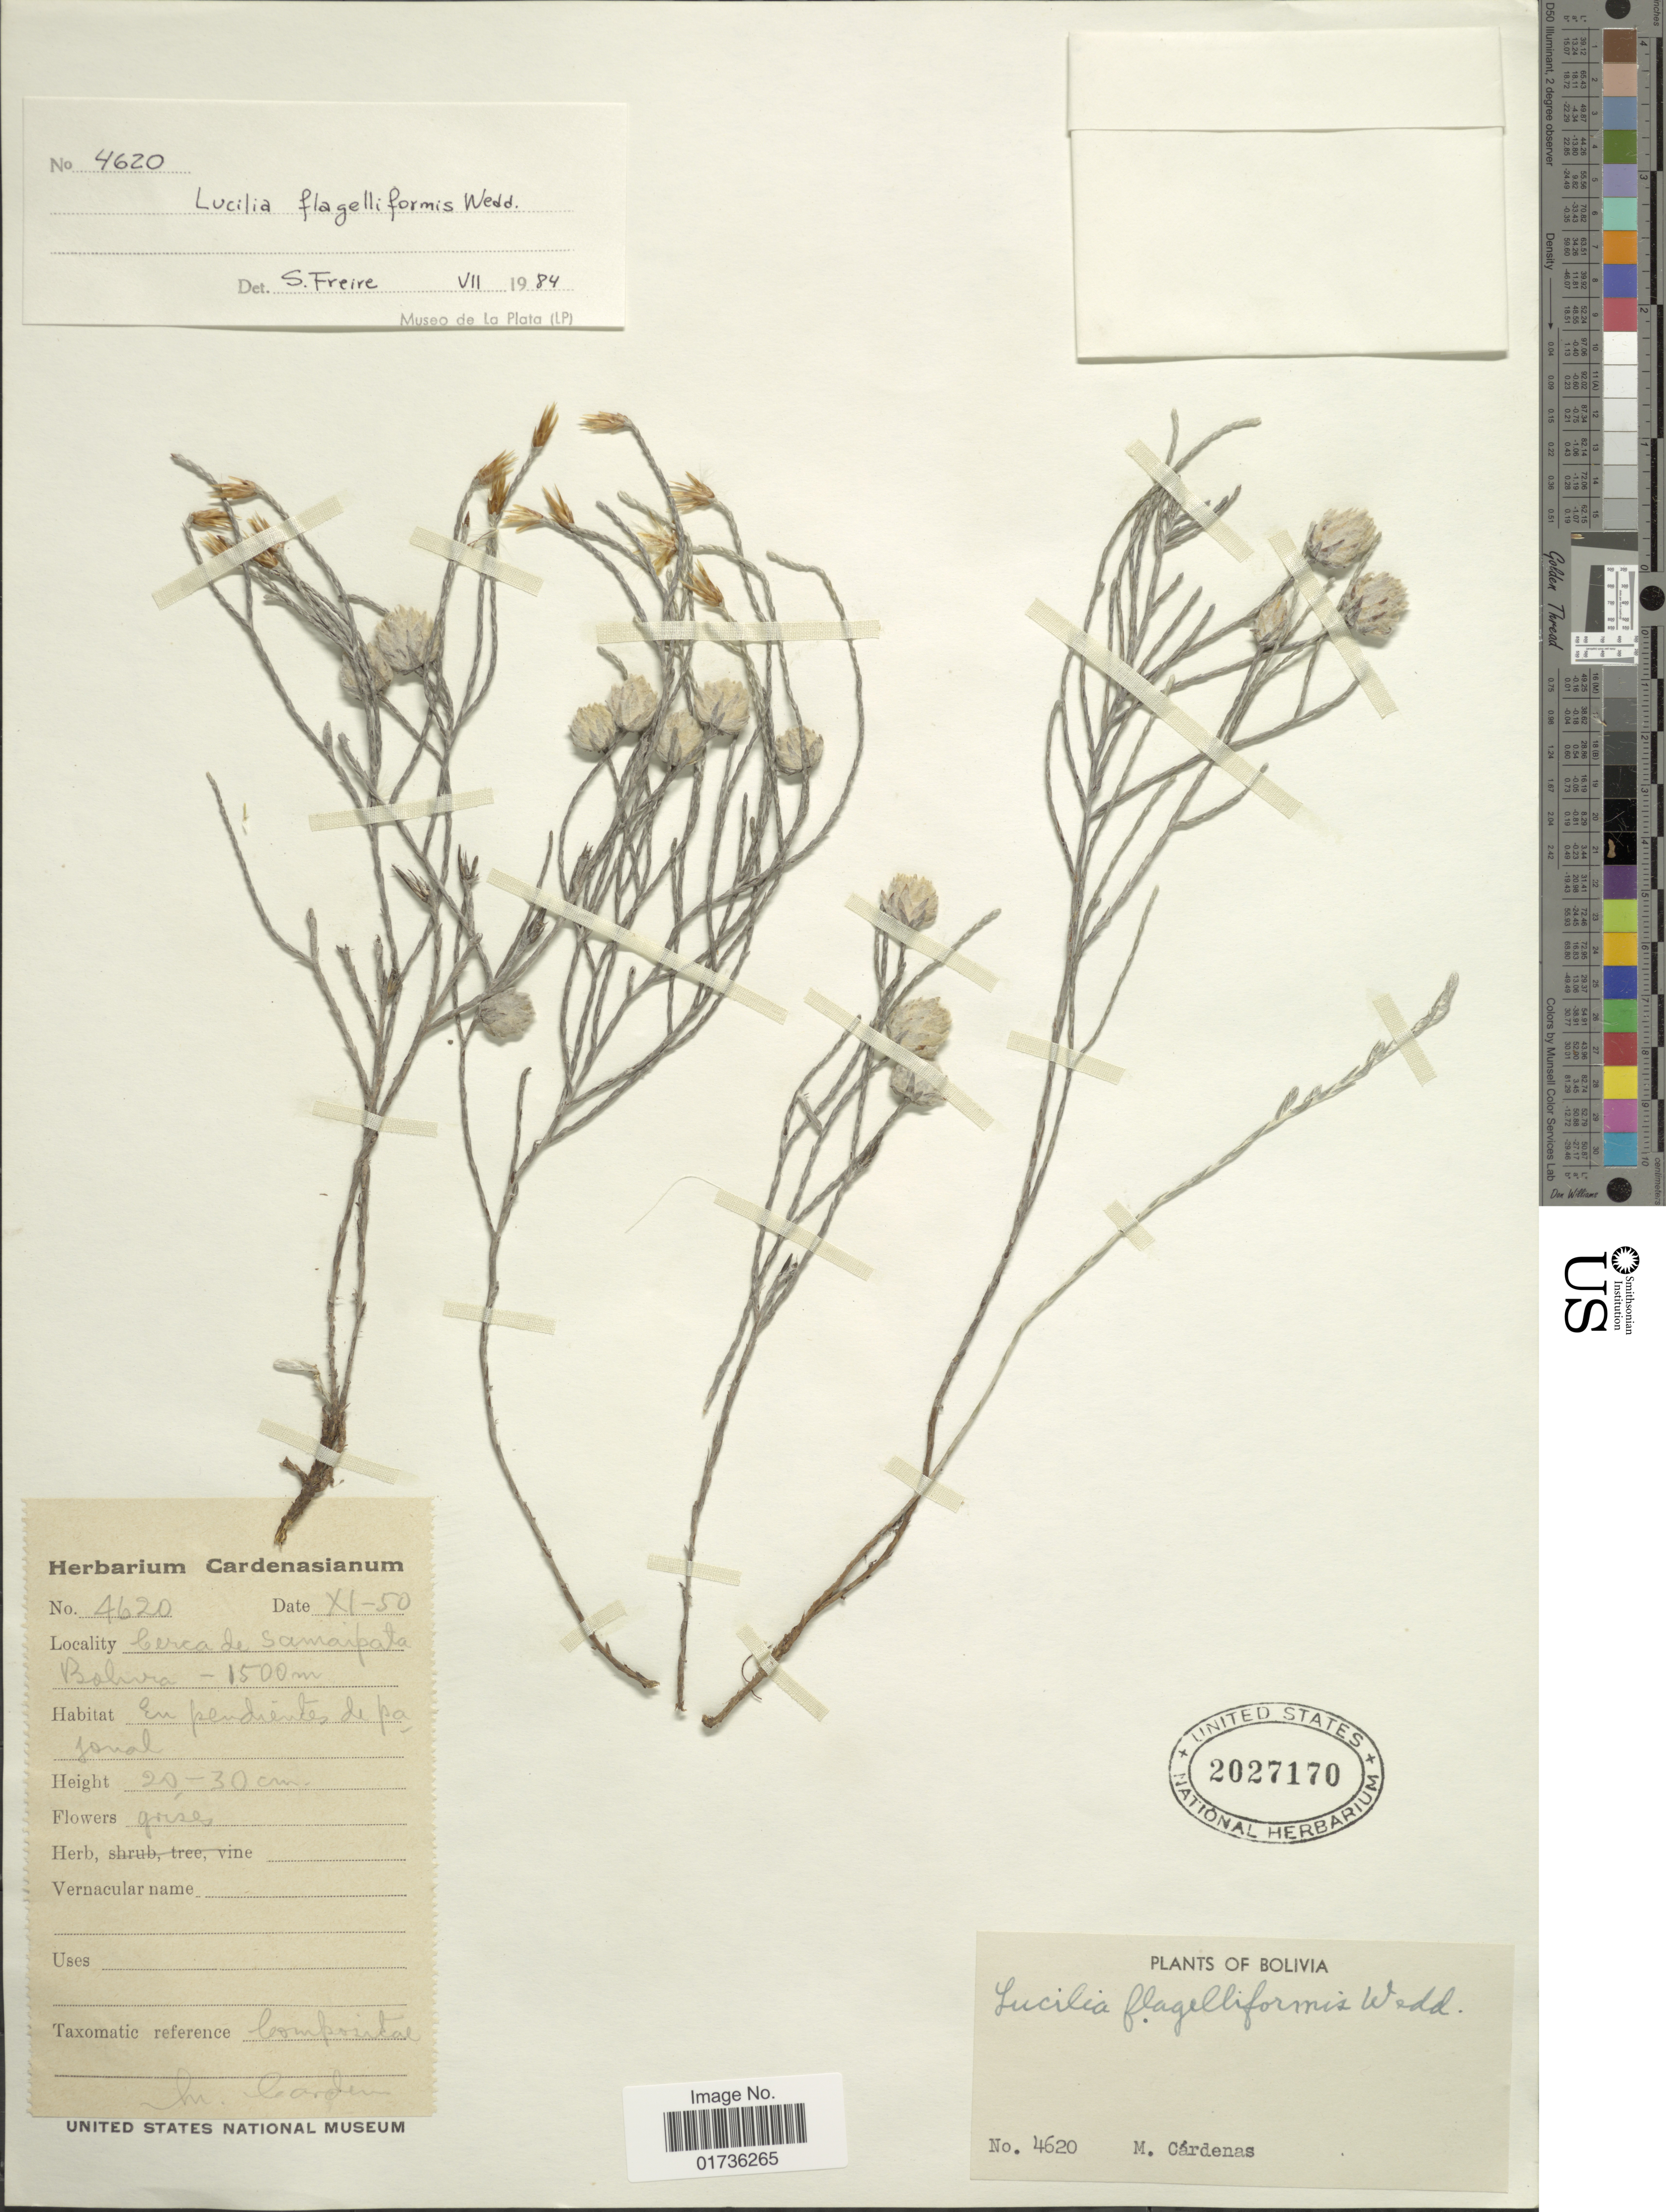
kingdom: Plantae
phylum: Tracheophyta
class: Magnoliopsida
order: Asterales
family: Asteraceae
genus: Lucilia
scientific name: Lucilia flagelliformis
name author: Wedd.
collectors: M. Cárdenas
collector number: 4620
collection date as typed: Transcribed d/m/y: /11/50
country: Bolivia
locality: Cerca de Samaipata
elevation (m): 1500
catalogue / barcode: US 2027170